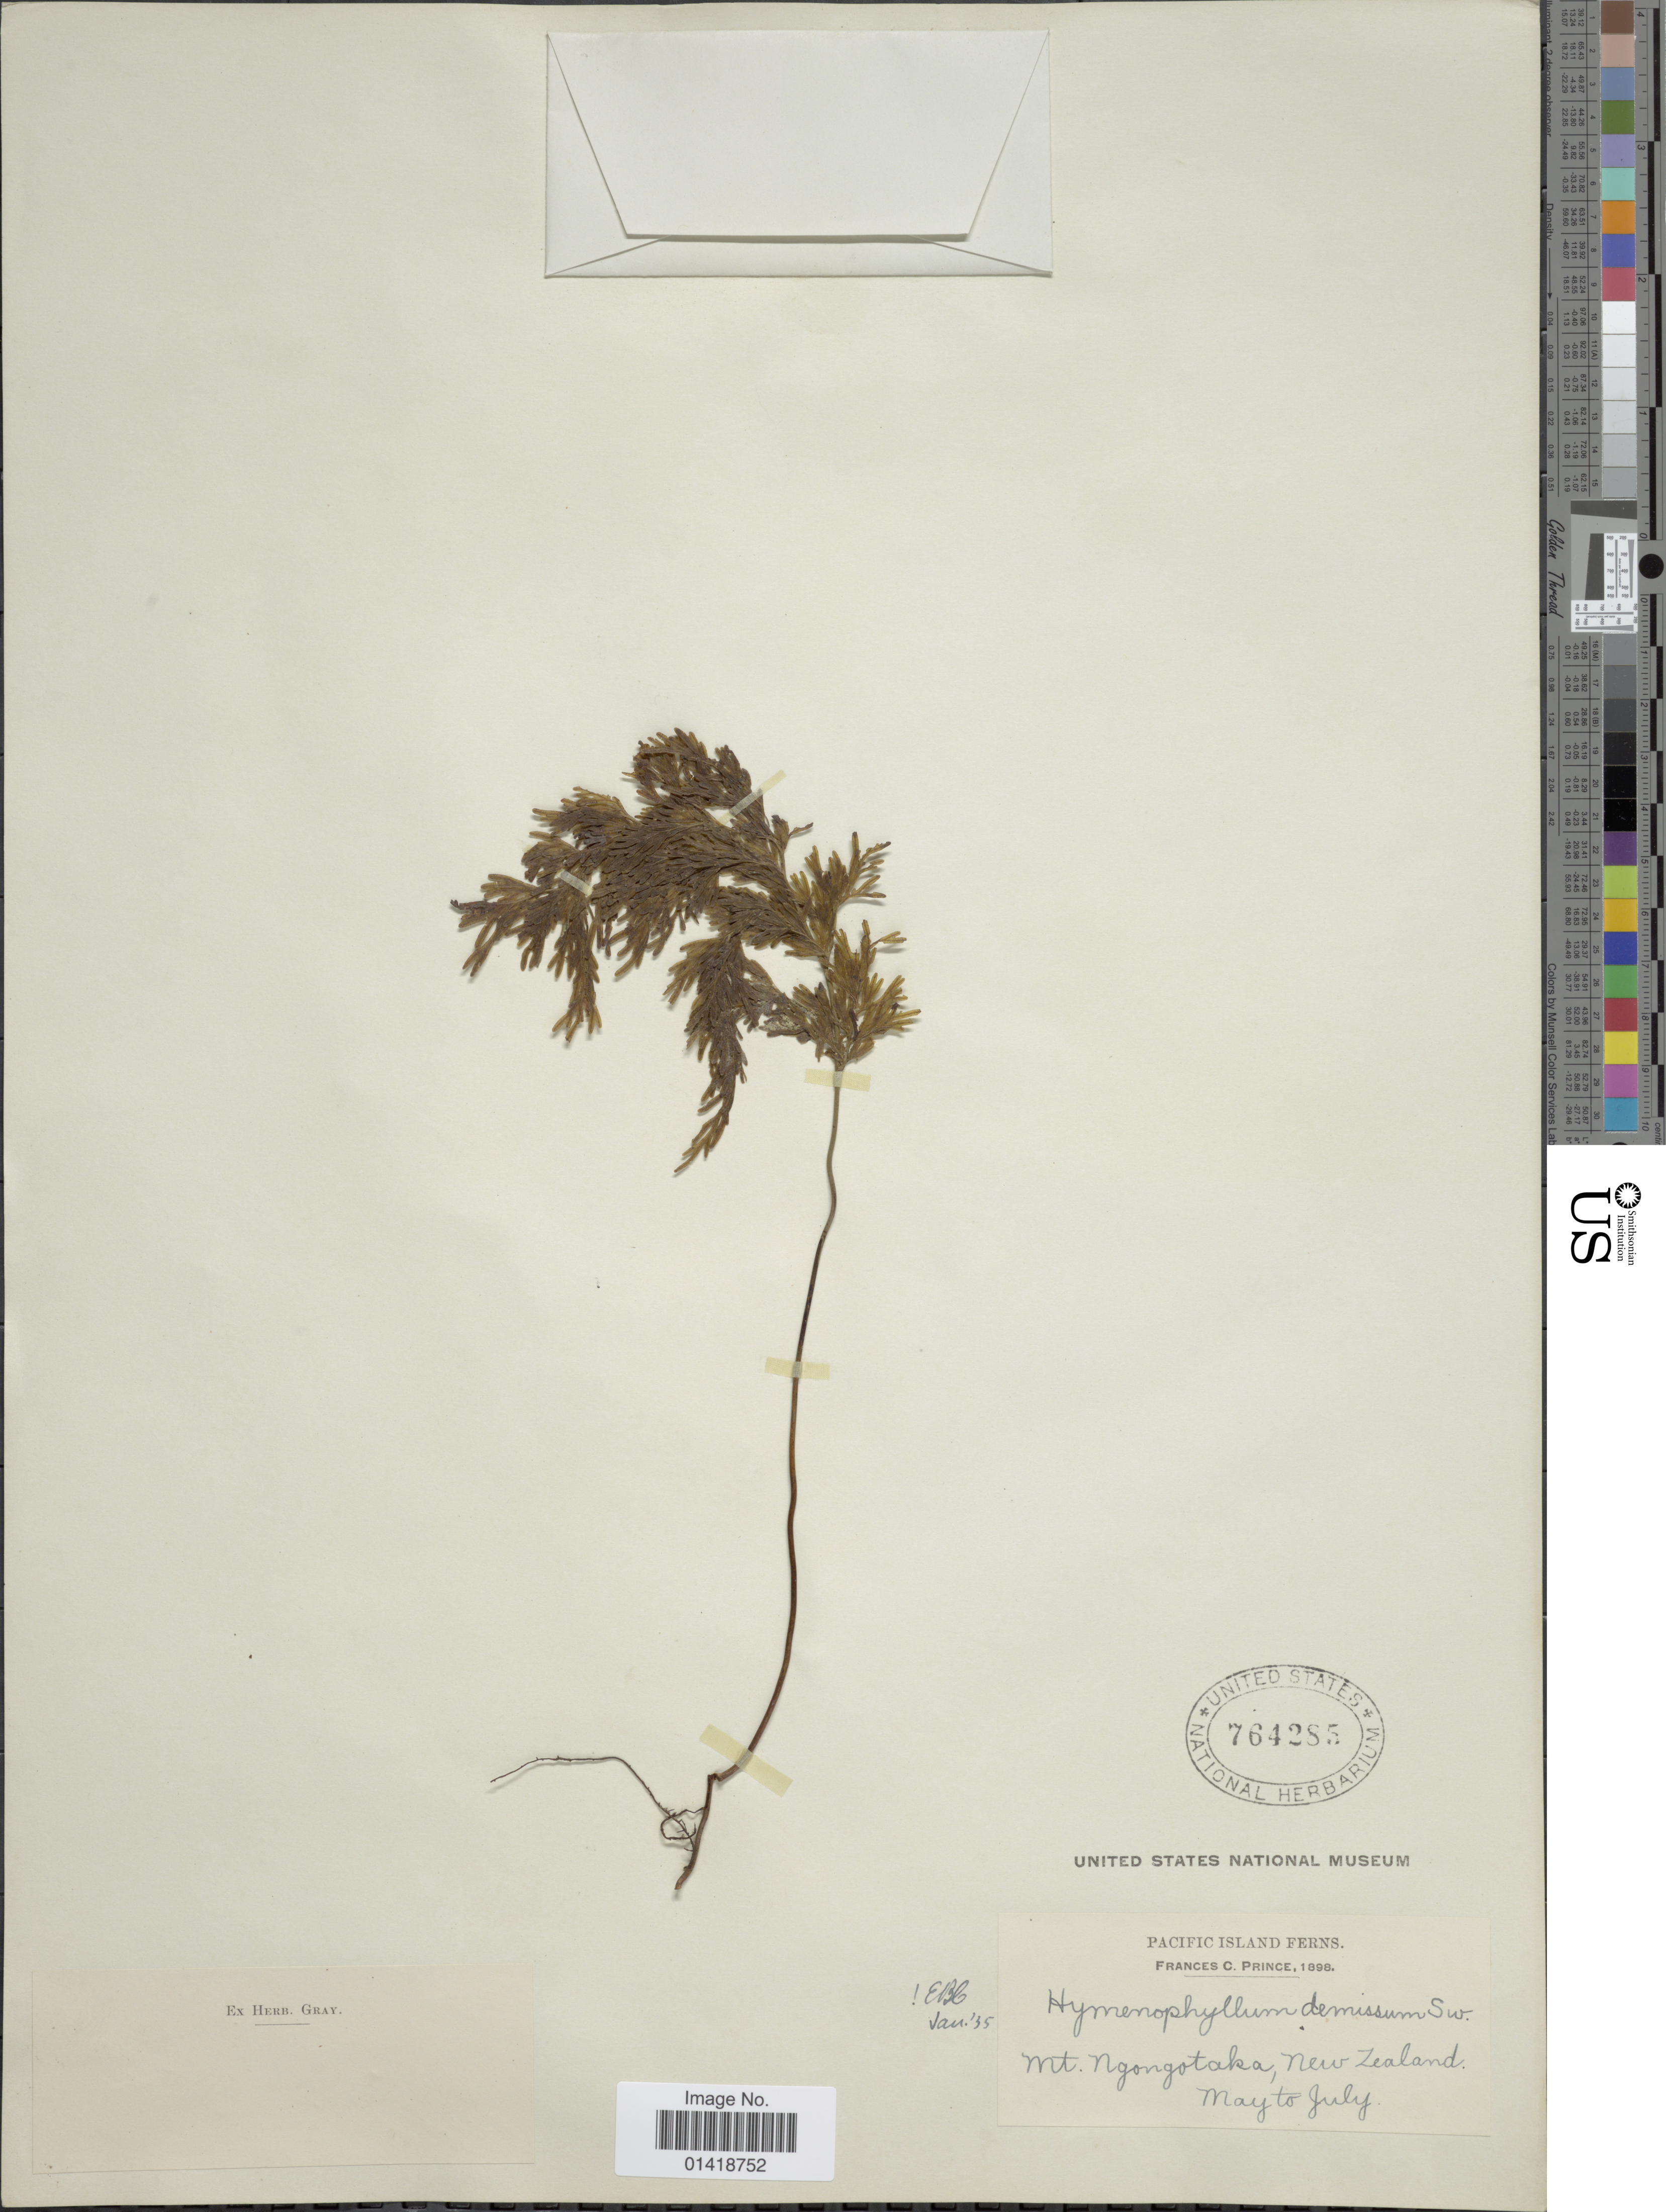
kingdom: Plantae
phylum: Tracheophyta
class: Polypodiopsida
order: Hymenophyllales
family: Hymenophyllaceae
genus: Hymenophyllum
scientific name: Hymenophyllum demissum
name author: Sw.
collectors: F. Prince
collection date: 1898-05/1898-07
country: New Zealand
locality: Pacific Island. Mt. Ngongotaka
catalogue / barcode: US 764285